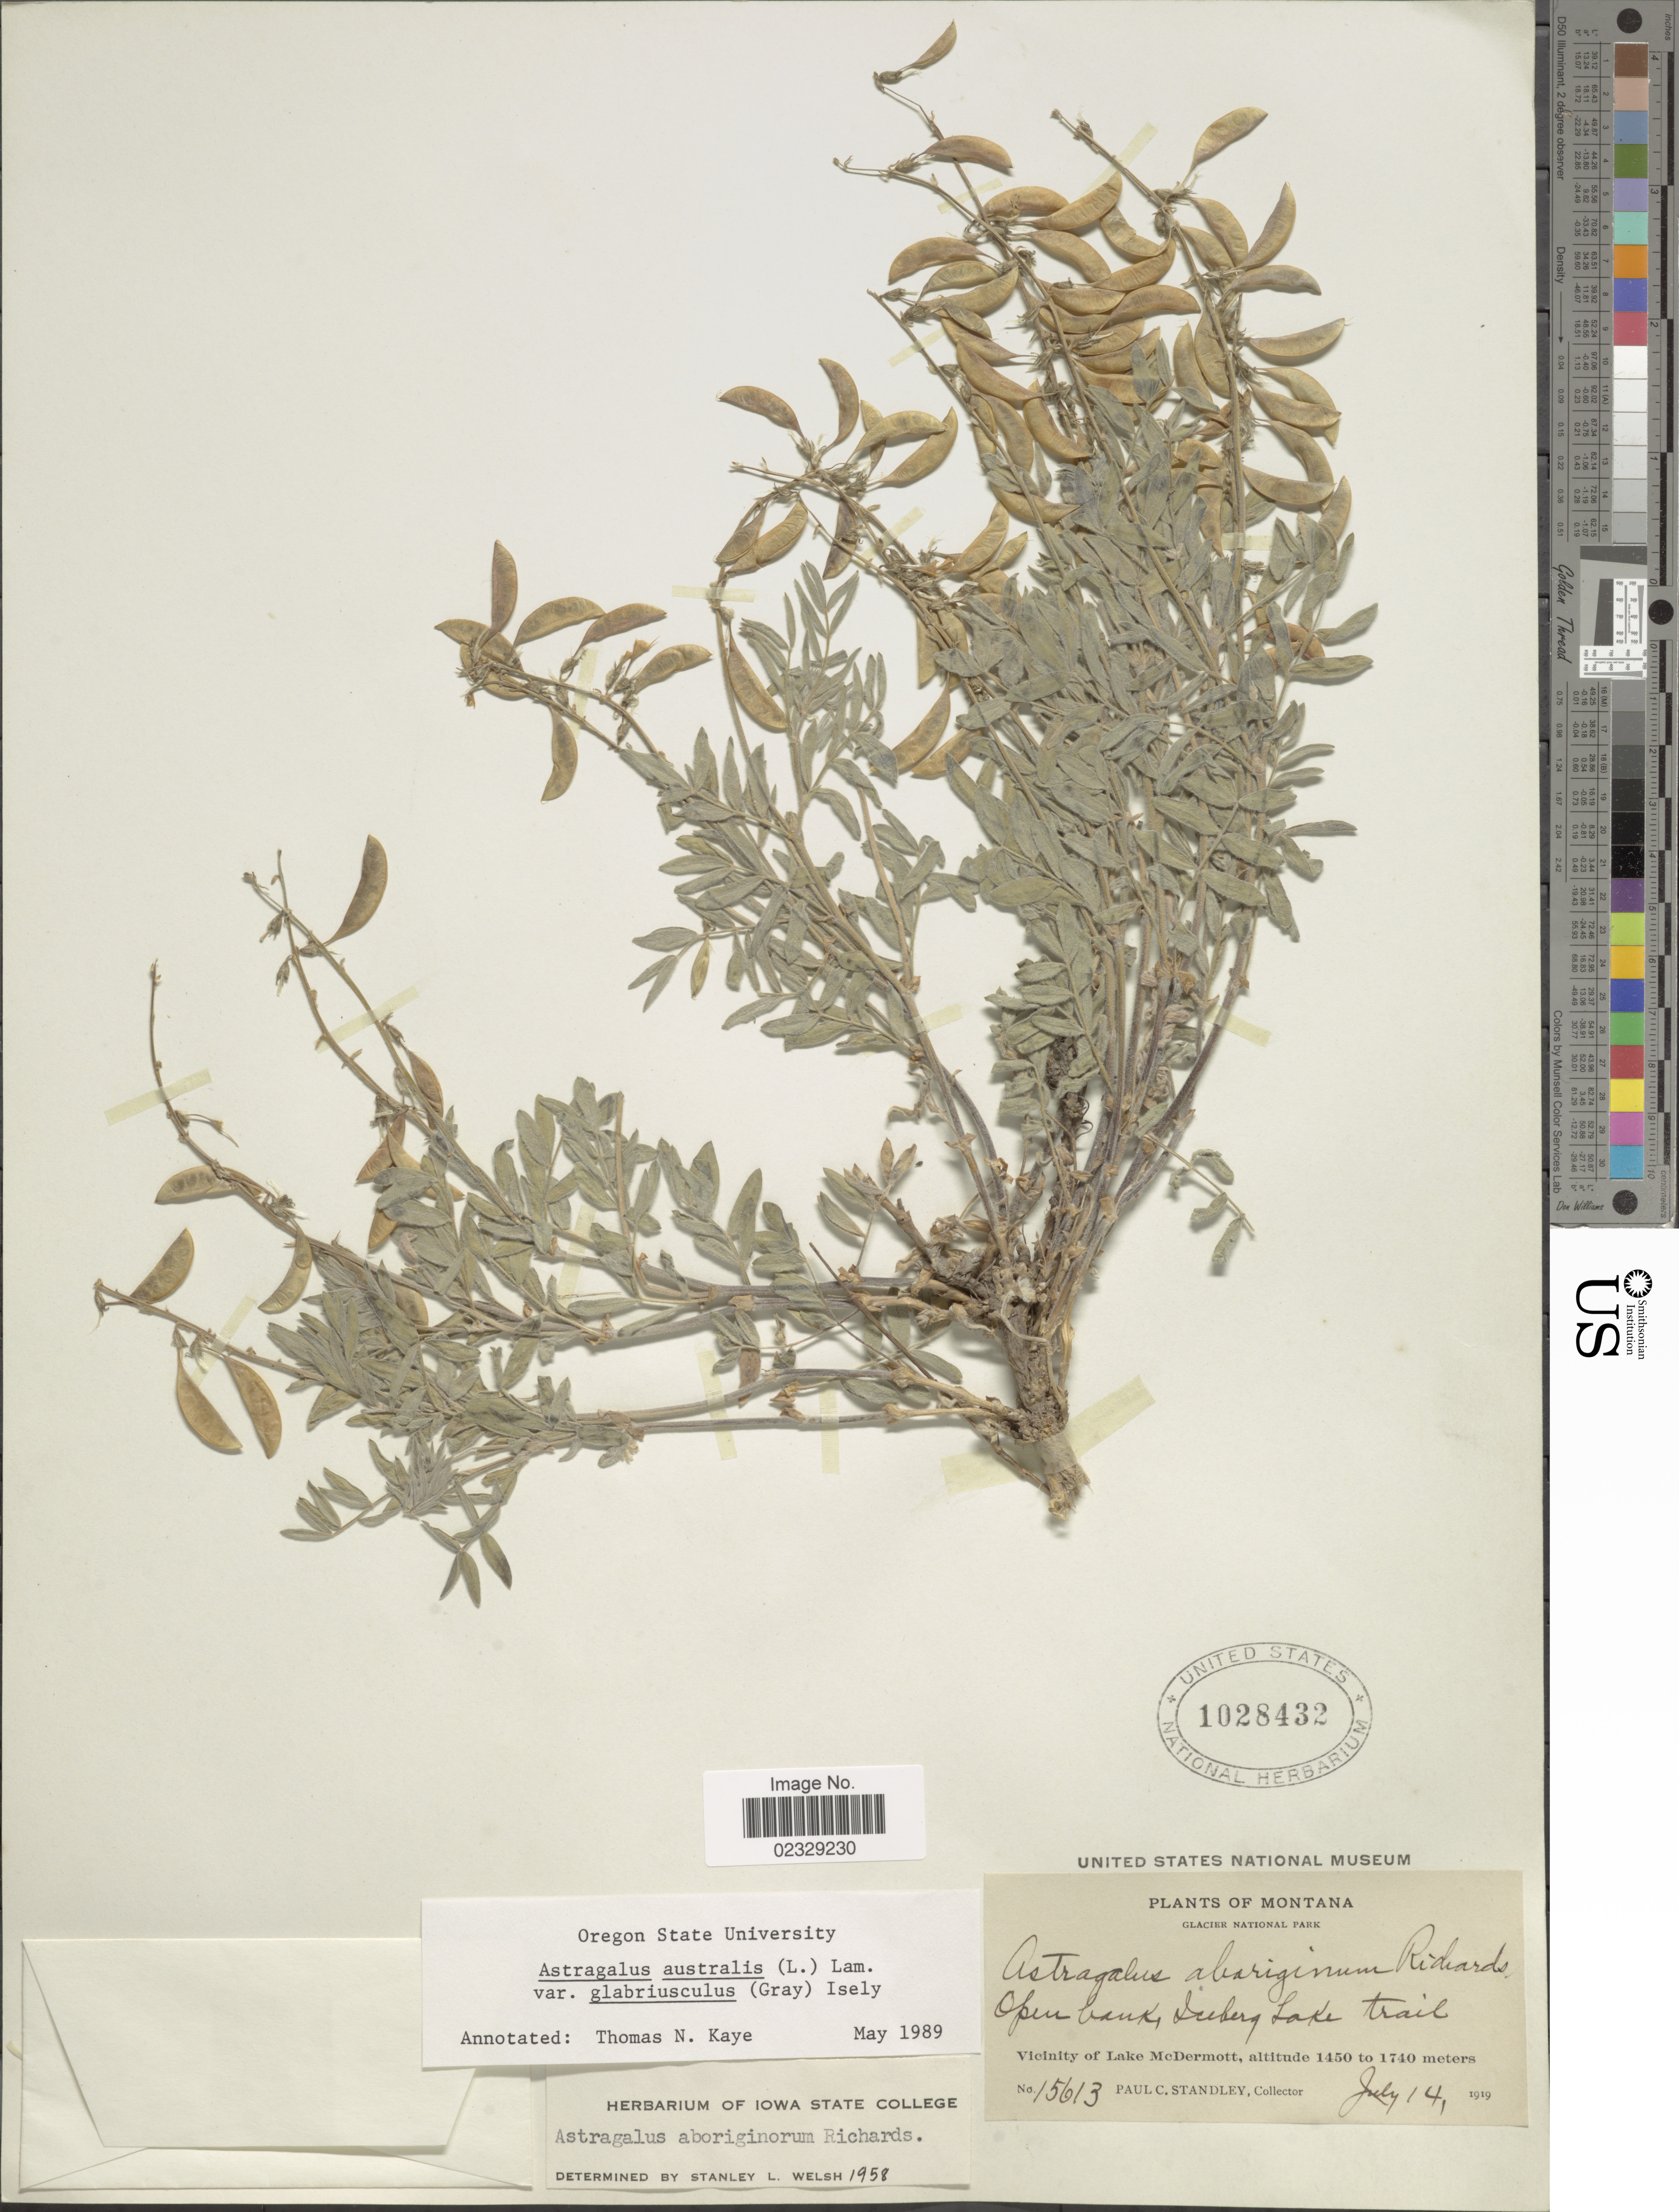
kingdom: Plantae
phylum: Tracheophyta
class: Magnoliopsida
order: Fabales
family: Fabaceae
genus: Astragalus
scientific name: Astragalus australis var. glabriusculus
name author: (Hook.) Isley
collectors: P. C. Standley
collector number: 15613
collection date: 1919-07-14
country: United States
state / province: Montana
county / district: Glacier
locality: Glacier National Park, Iceberg Lake trail, Vicinity of Lake McDermott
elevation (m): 1450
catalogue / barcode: US 1028432